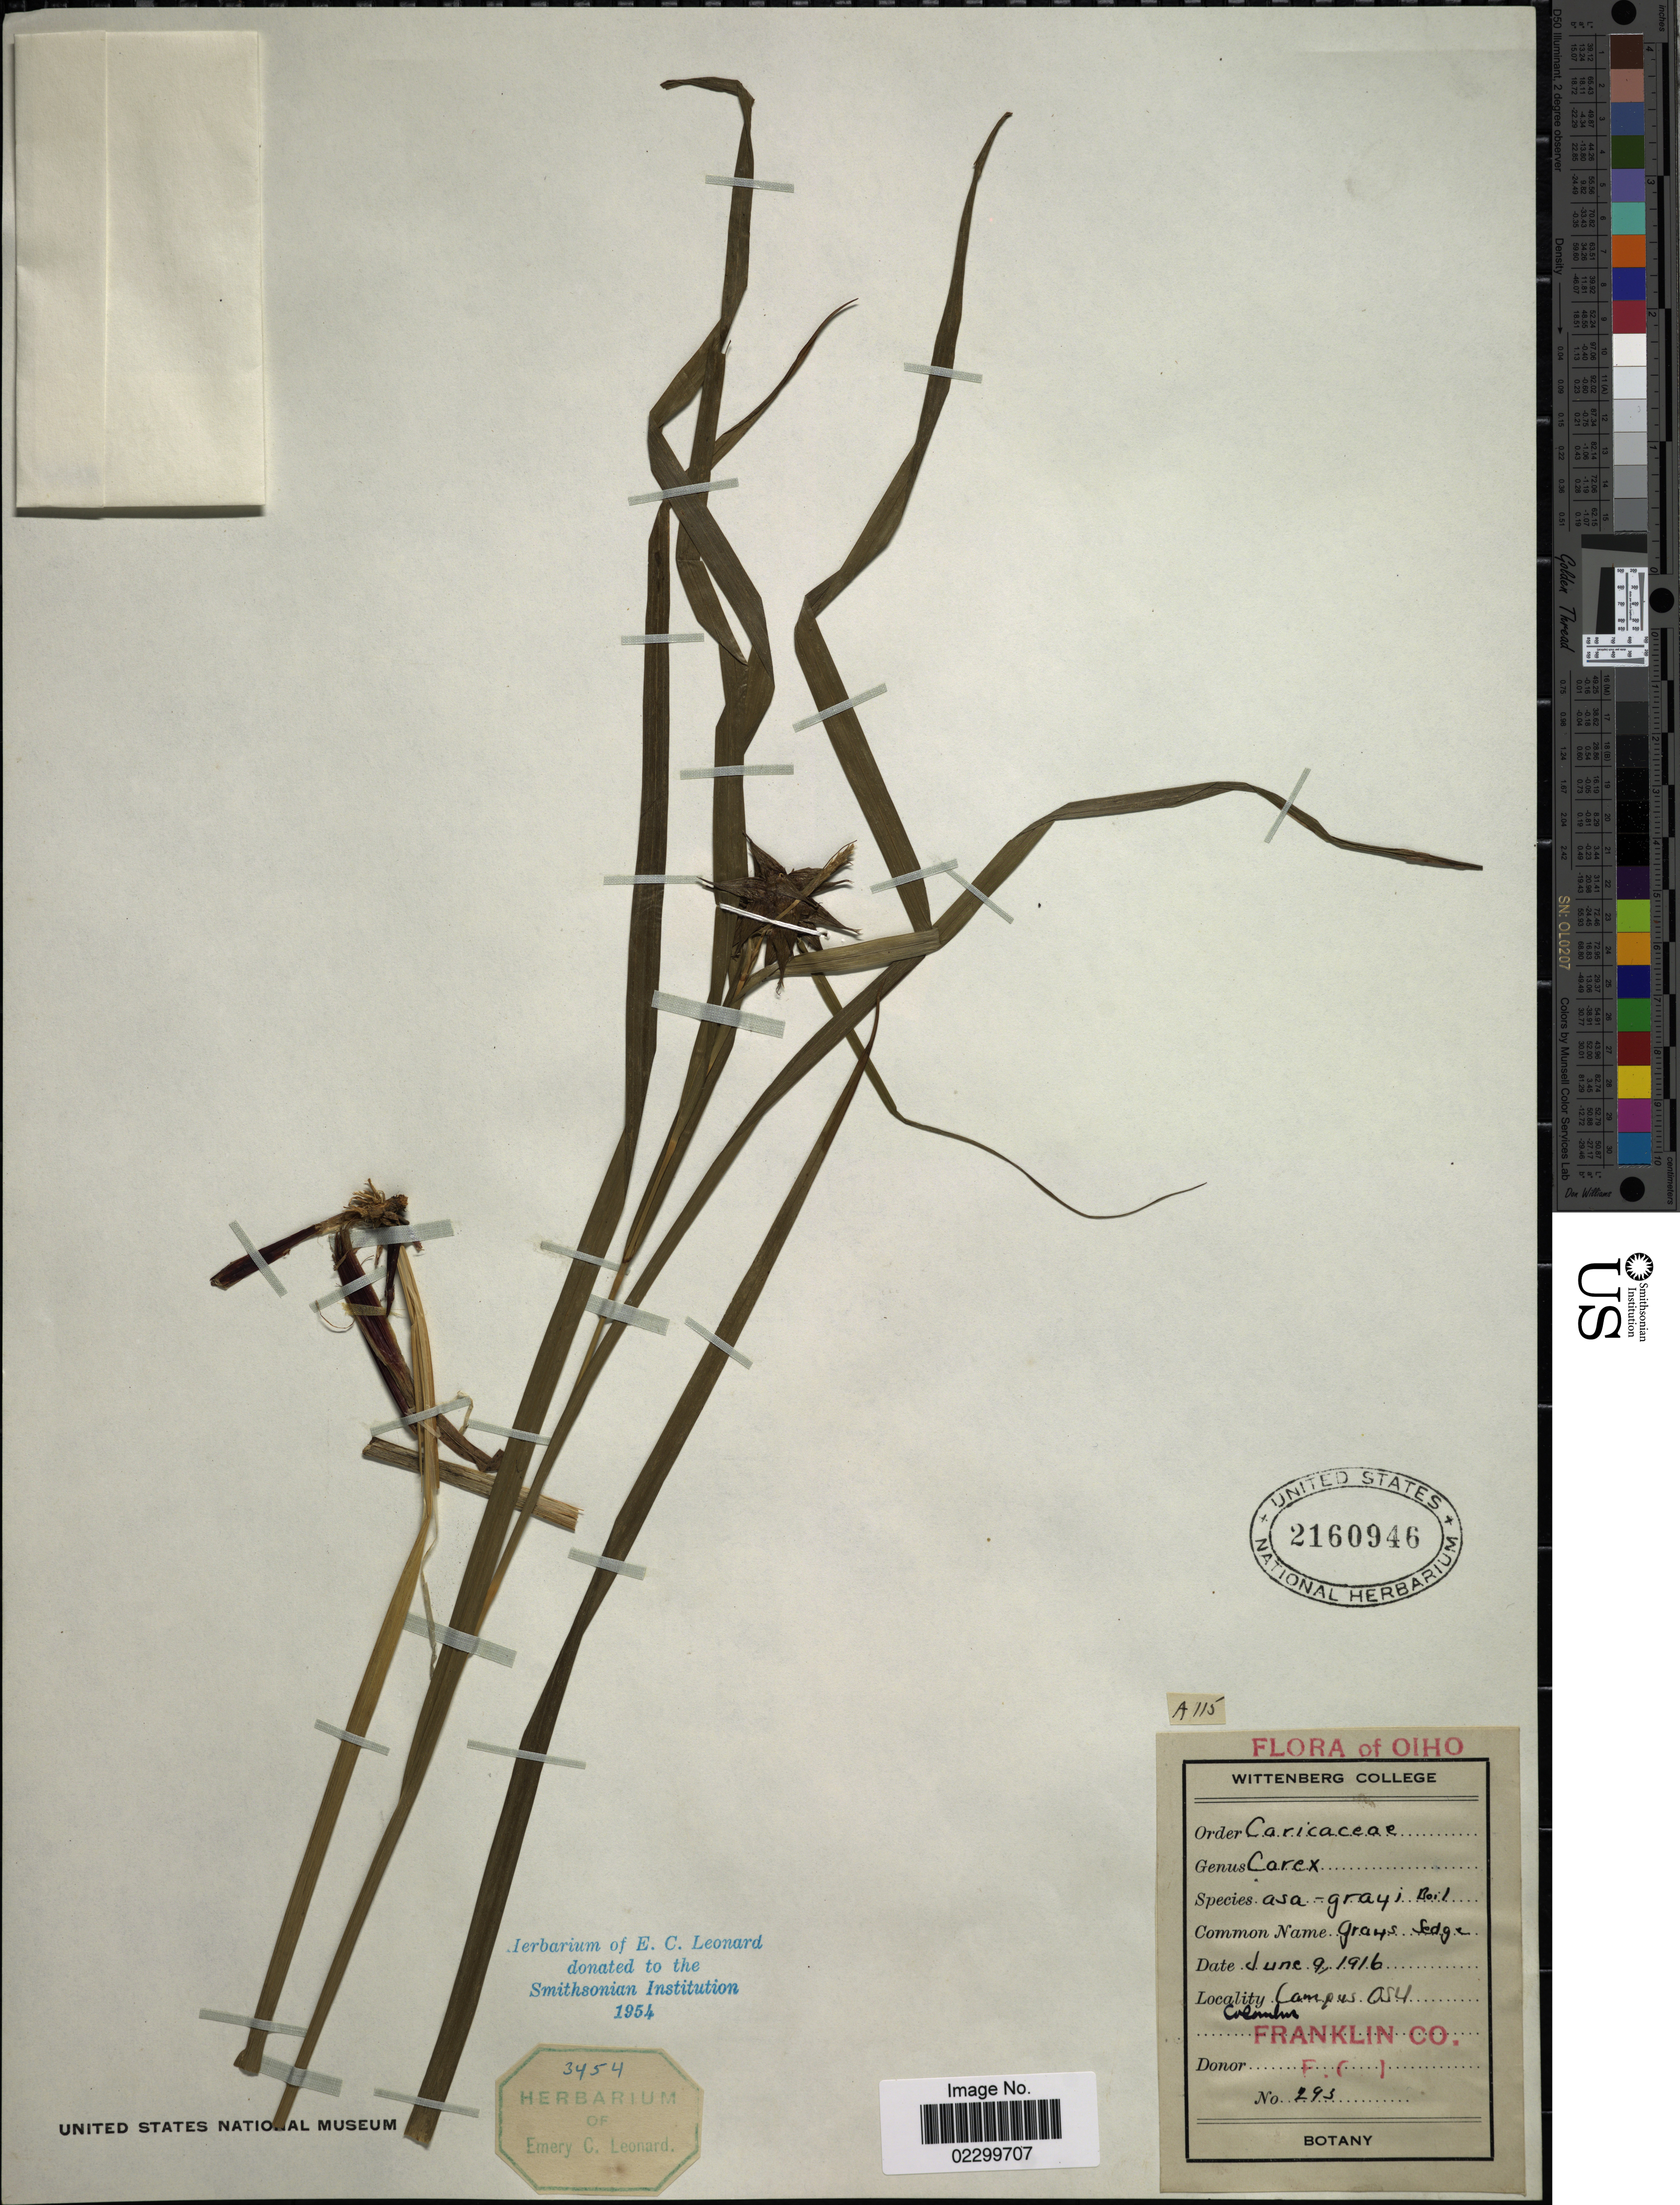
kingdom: Plantae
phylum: Tracheophyta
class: Liliopsida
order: Poales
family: Cyperaceae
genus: Carex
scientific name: Carex grayi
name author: J. Carey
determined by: Strong, Mark T., (BOT), Smithsonian Institution - National Museum of Natural History (UNITED STATES)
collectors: E. C. Leonard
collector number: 293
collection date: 1916-06-09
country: United States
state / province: Ohio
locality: Campus OSU, Franklin Co., Columbus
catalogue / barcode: US 2160946